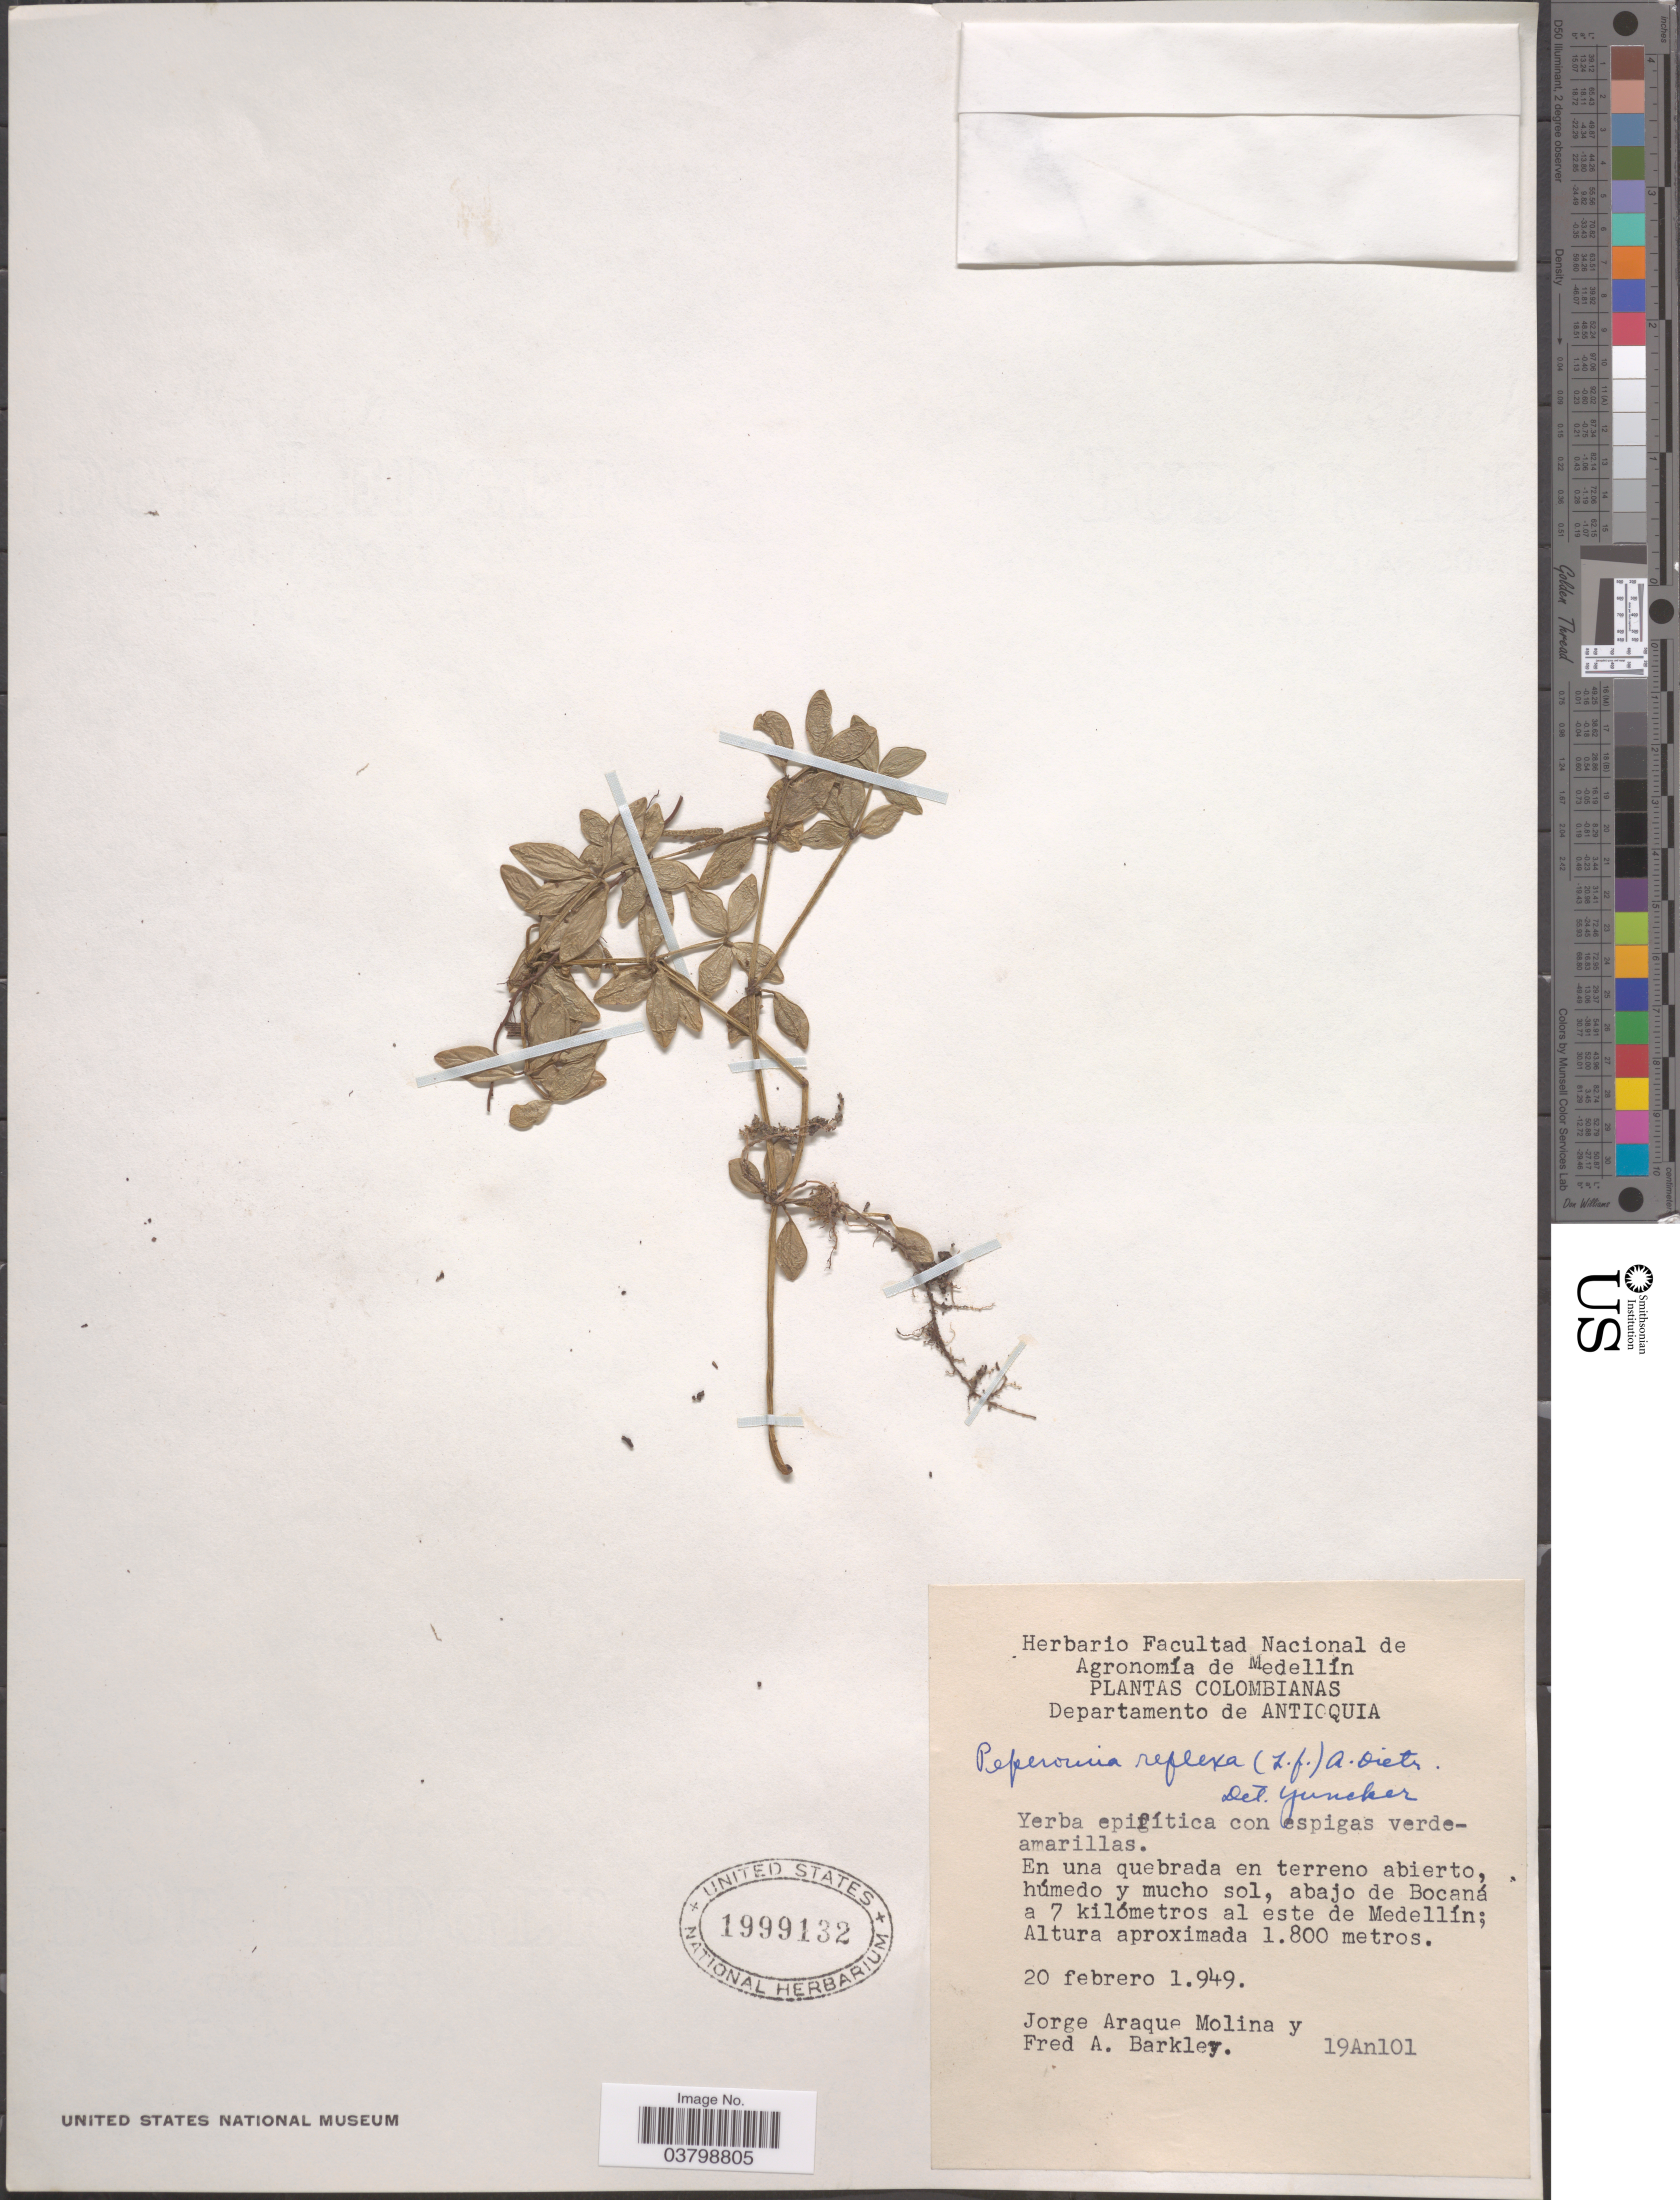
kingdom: Plantae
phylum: Tracheophyta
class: Magnoliopsida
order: Piperales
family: Piperaceae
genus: Peperomia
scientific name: Peperomia tetraphylla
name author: (G. Forst.) Hook. & Arn.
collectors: J. Araque Molina & F. A. Barkley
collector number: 19An101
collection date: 1949-02-20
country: Colombia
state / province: Antioquia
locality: Departamento de Antioquia. Abajo de Bocaná a 7 kilómetros al este de Medellín.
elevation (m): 1800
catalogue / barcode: US 1999132